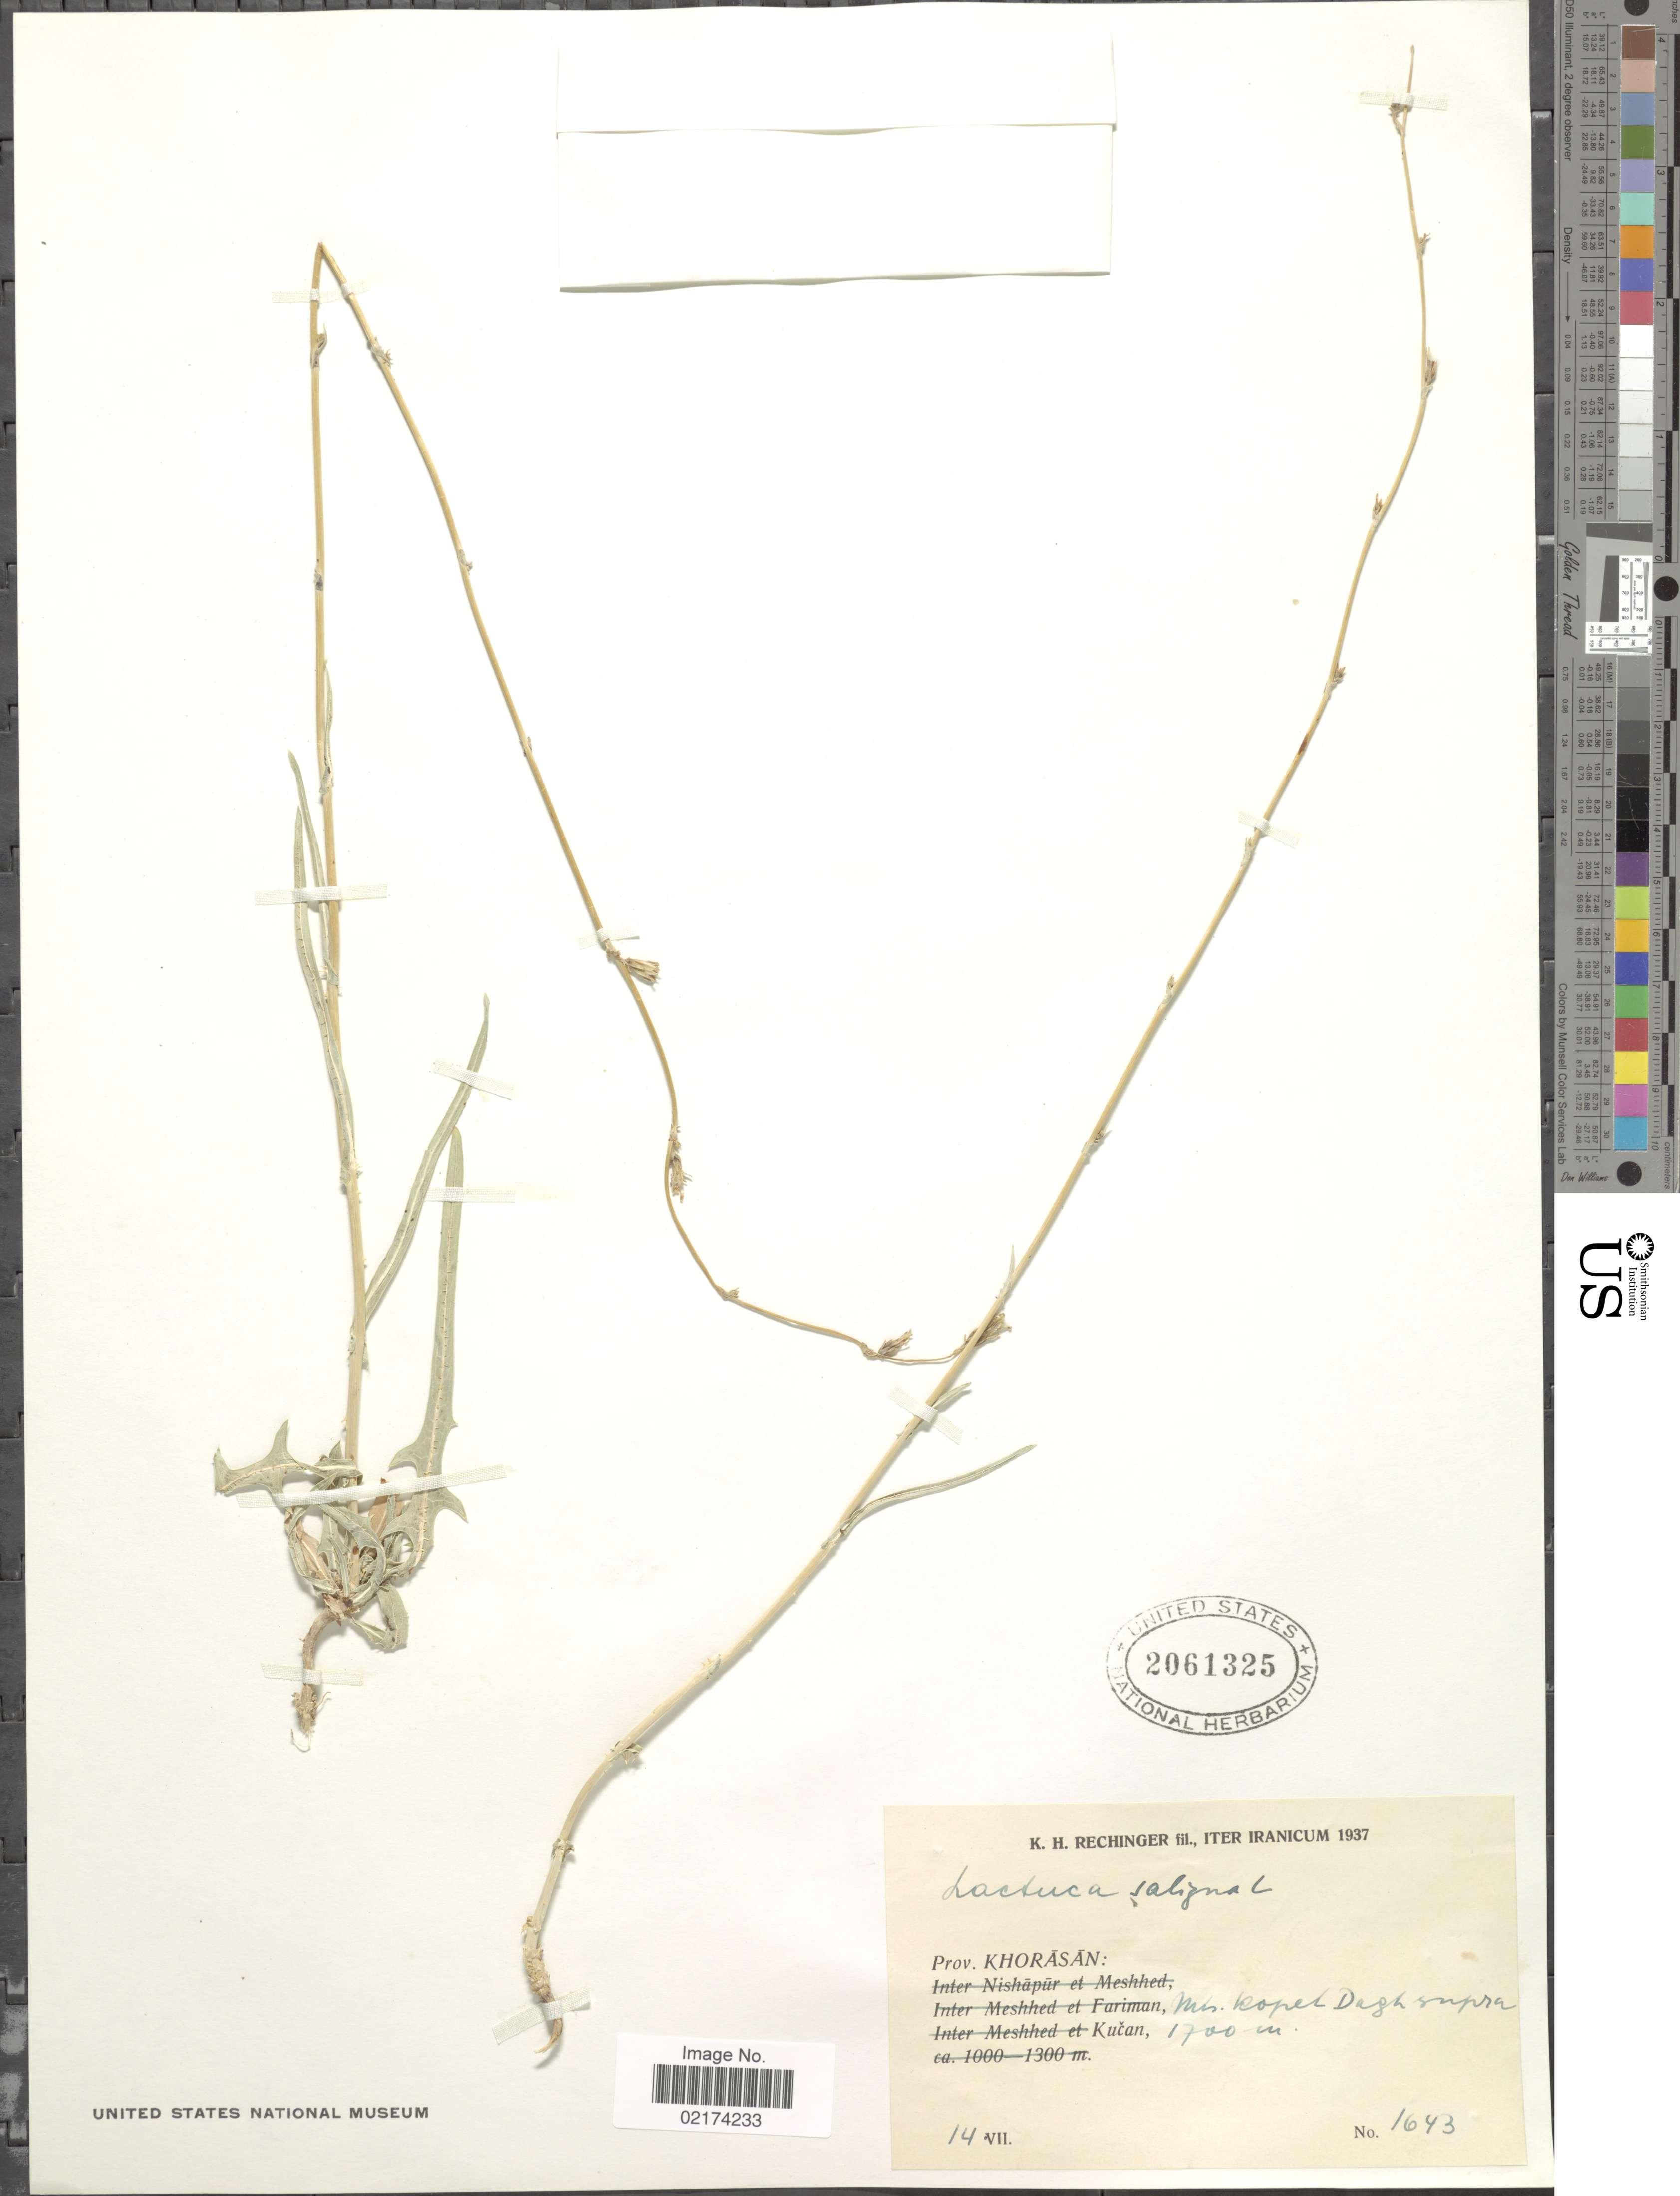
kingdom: Plantae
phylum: Tracheophyta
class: Magnoliopsida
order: Asterales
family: Asteraceae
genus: Lactuca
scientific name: Lactuca saligna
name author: L.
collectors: K. H. Rechinger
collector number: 1643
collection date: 1937-07-14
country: Iran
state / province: Khorasan [obsolete]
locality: Prov. Khorasan, Mts. Kopel [interpreted] Dagh supra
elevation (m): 1700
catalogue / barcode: US 2061325